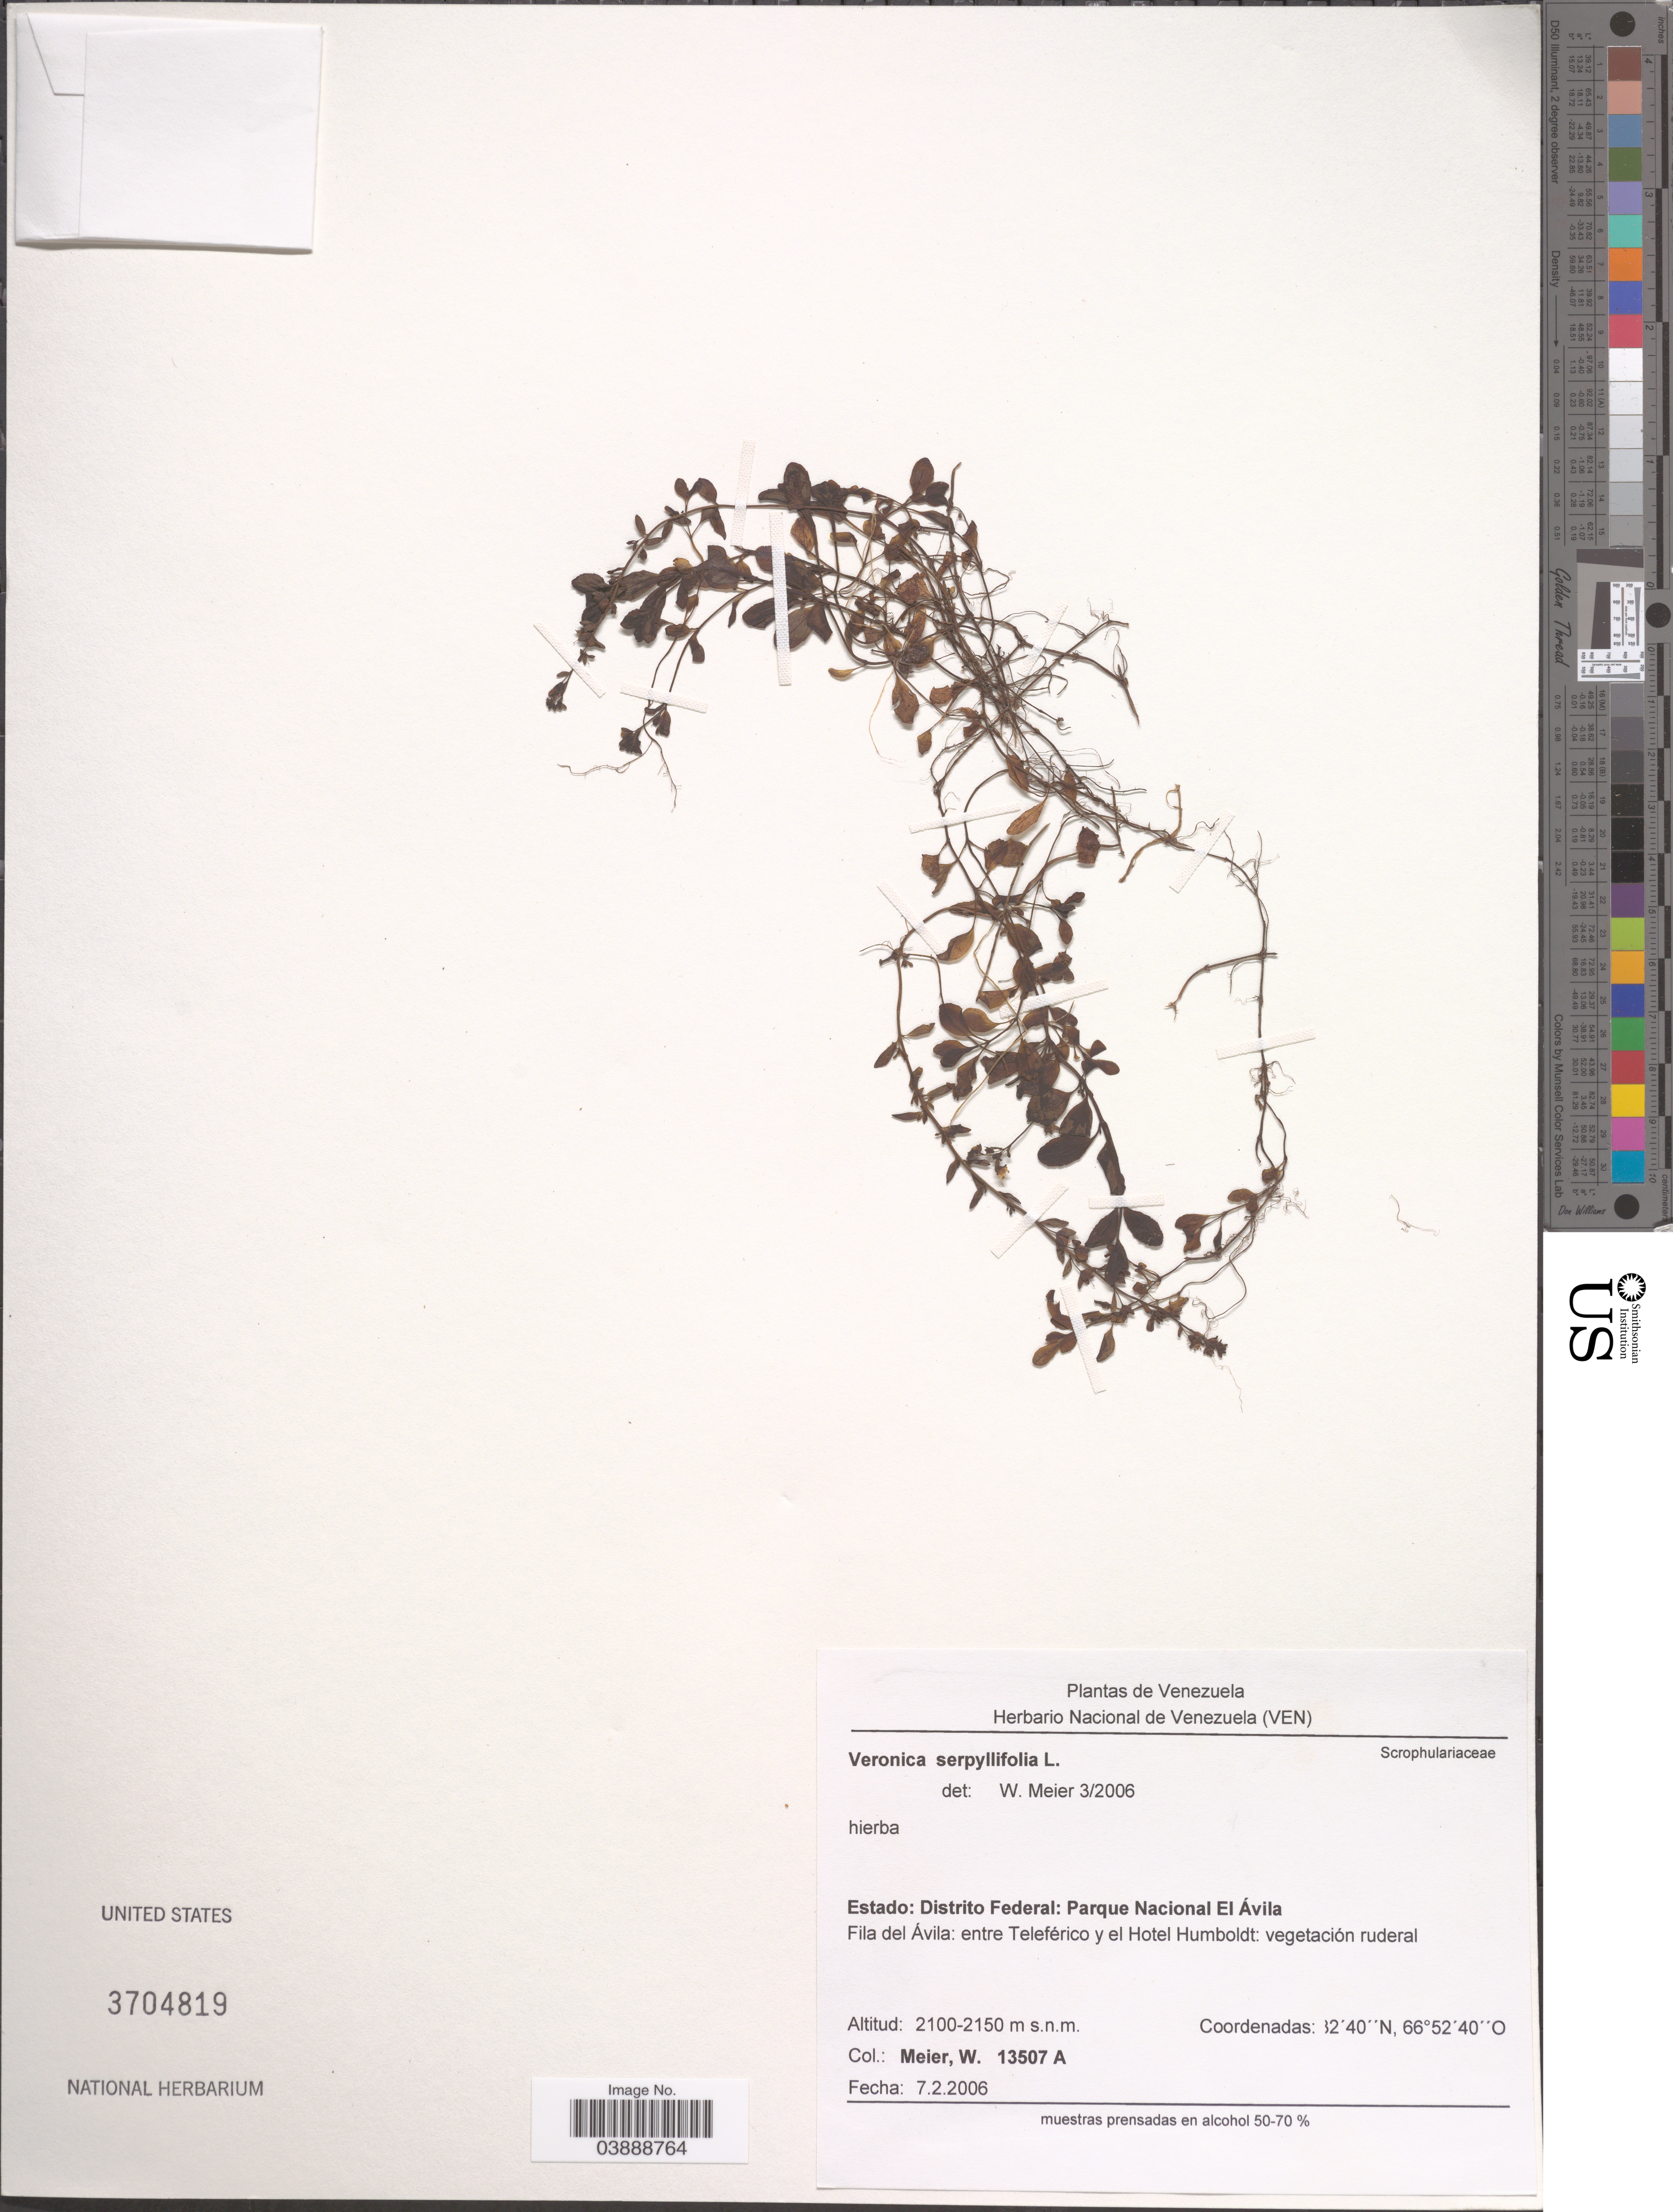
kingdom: Plantae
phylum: Tracheophyta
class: Magnoliopsida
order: Lamiales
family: Plantaginaceae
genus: Veronica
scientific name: Veronica serpyllifolia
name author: L.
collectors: W. Meier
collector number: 13507A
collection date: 2006-02-07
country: Venezuela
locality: Distrito Federal: Parque Nacional El Ávila. Fila del Ávila: entre Teleférico y el Hotel Humboldt.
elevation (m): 2100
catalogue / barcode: US 3704819